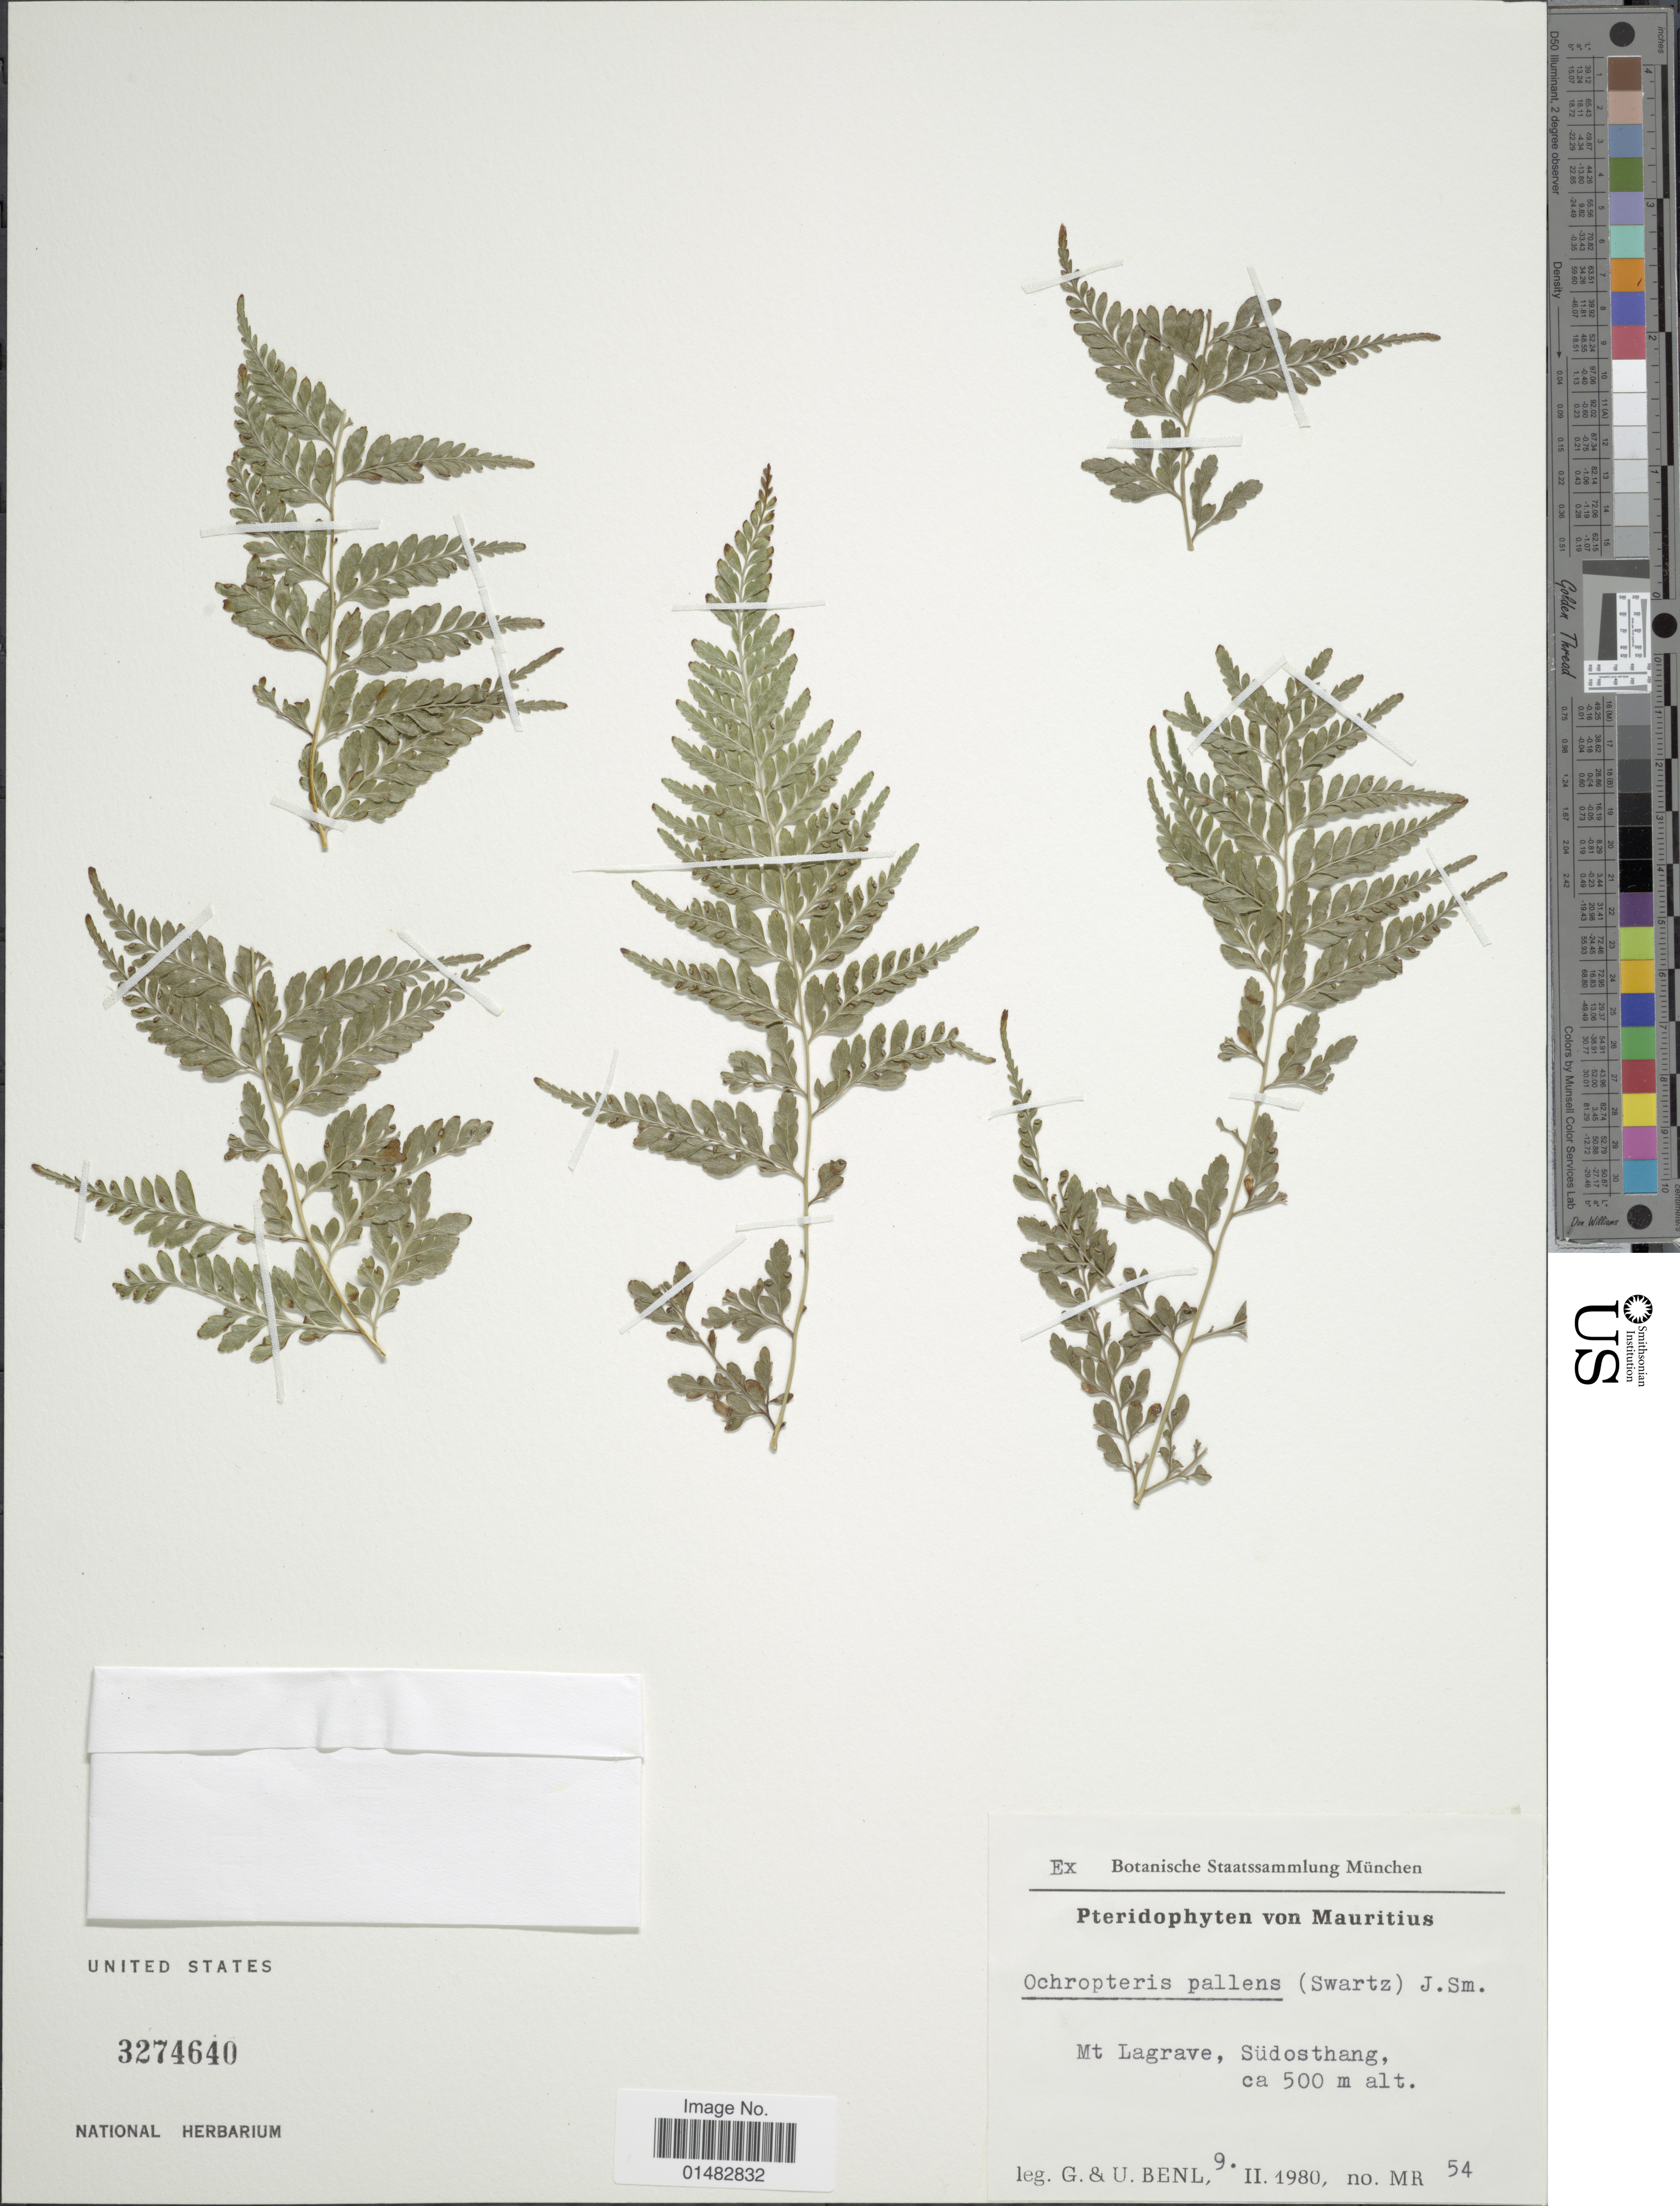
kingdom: Plantae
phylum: Tracheophyta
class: Polypodiopsida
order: Polypodiales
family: Pteridaceae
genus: Pteris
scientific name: Pteris pallens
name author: (Sw.) Mett.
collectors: G. Benl & U. Benl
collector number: MR54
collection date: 1980-02-09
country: Mauritius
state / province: Moka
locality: Mt. Lagrave, Südosthang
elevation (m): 500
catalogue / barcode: US 3274640